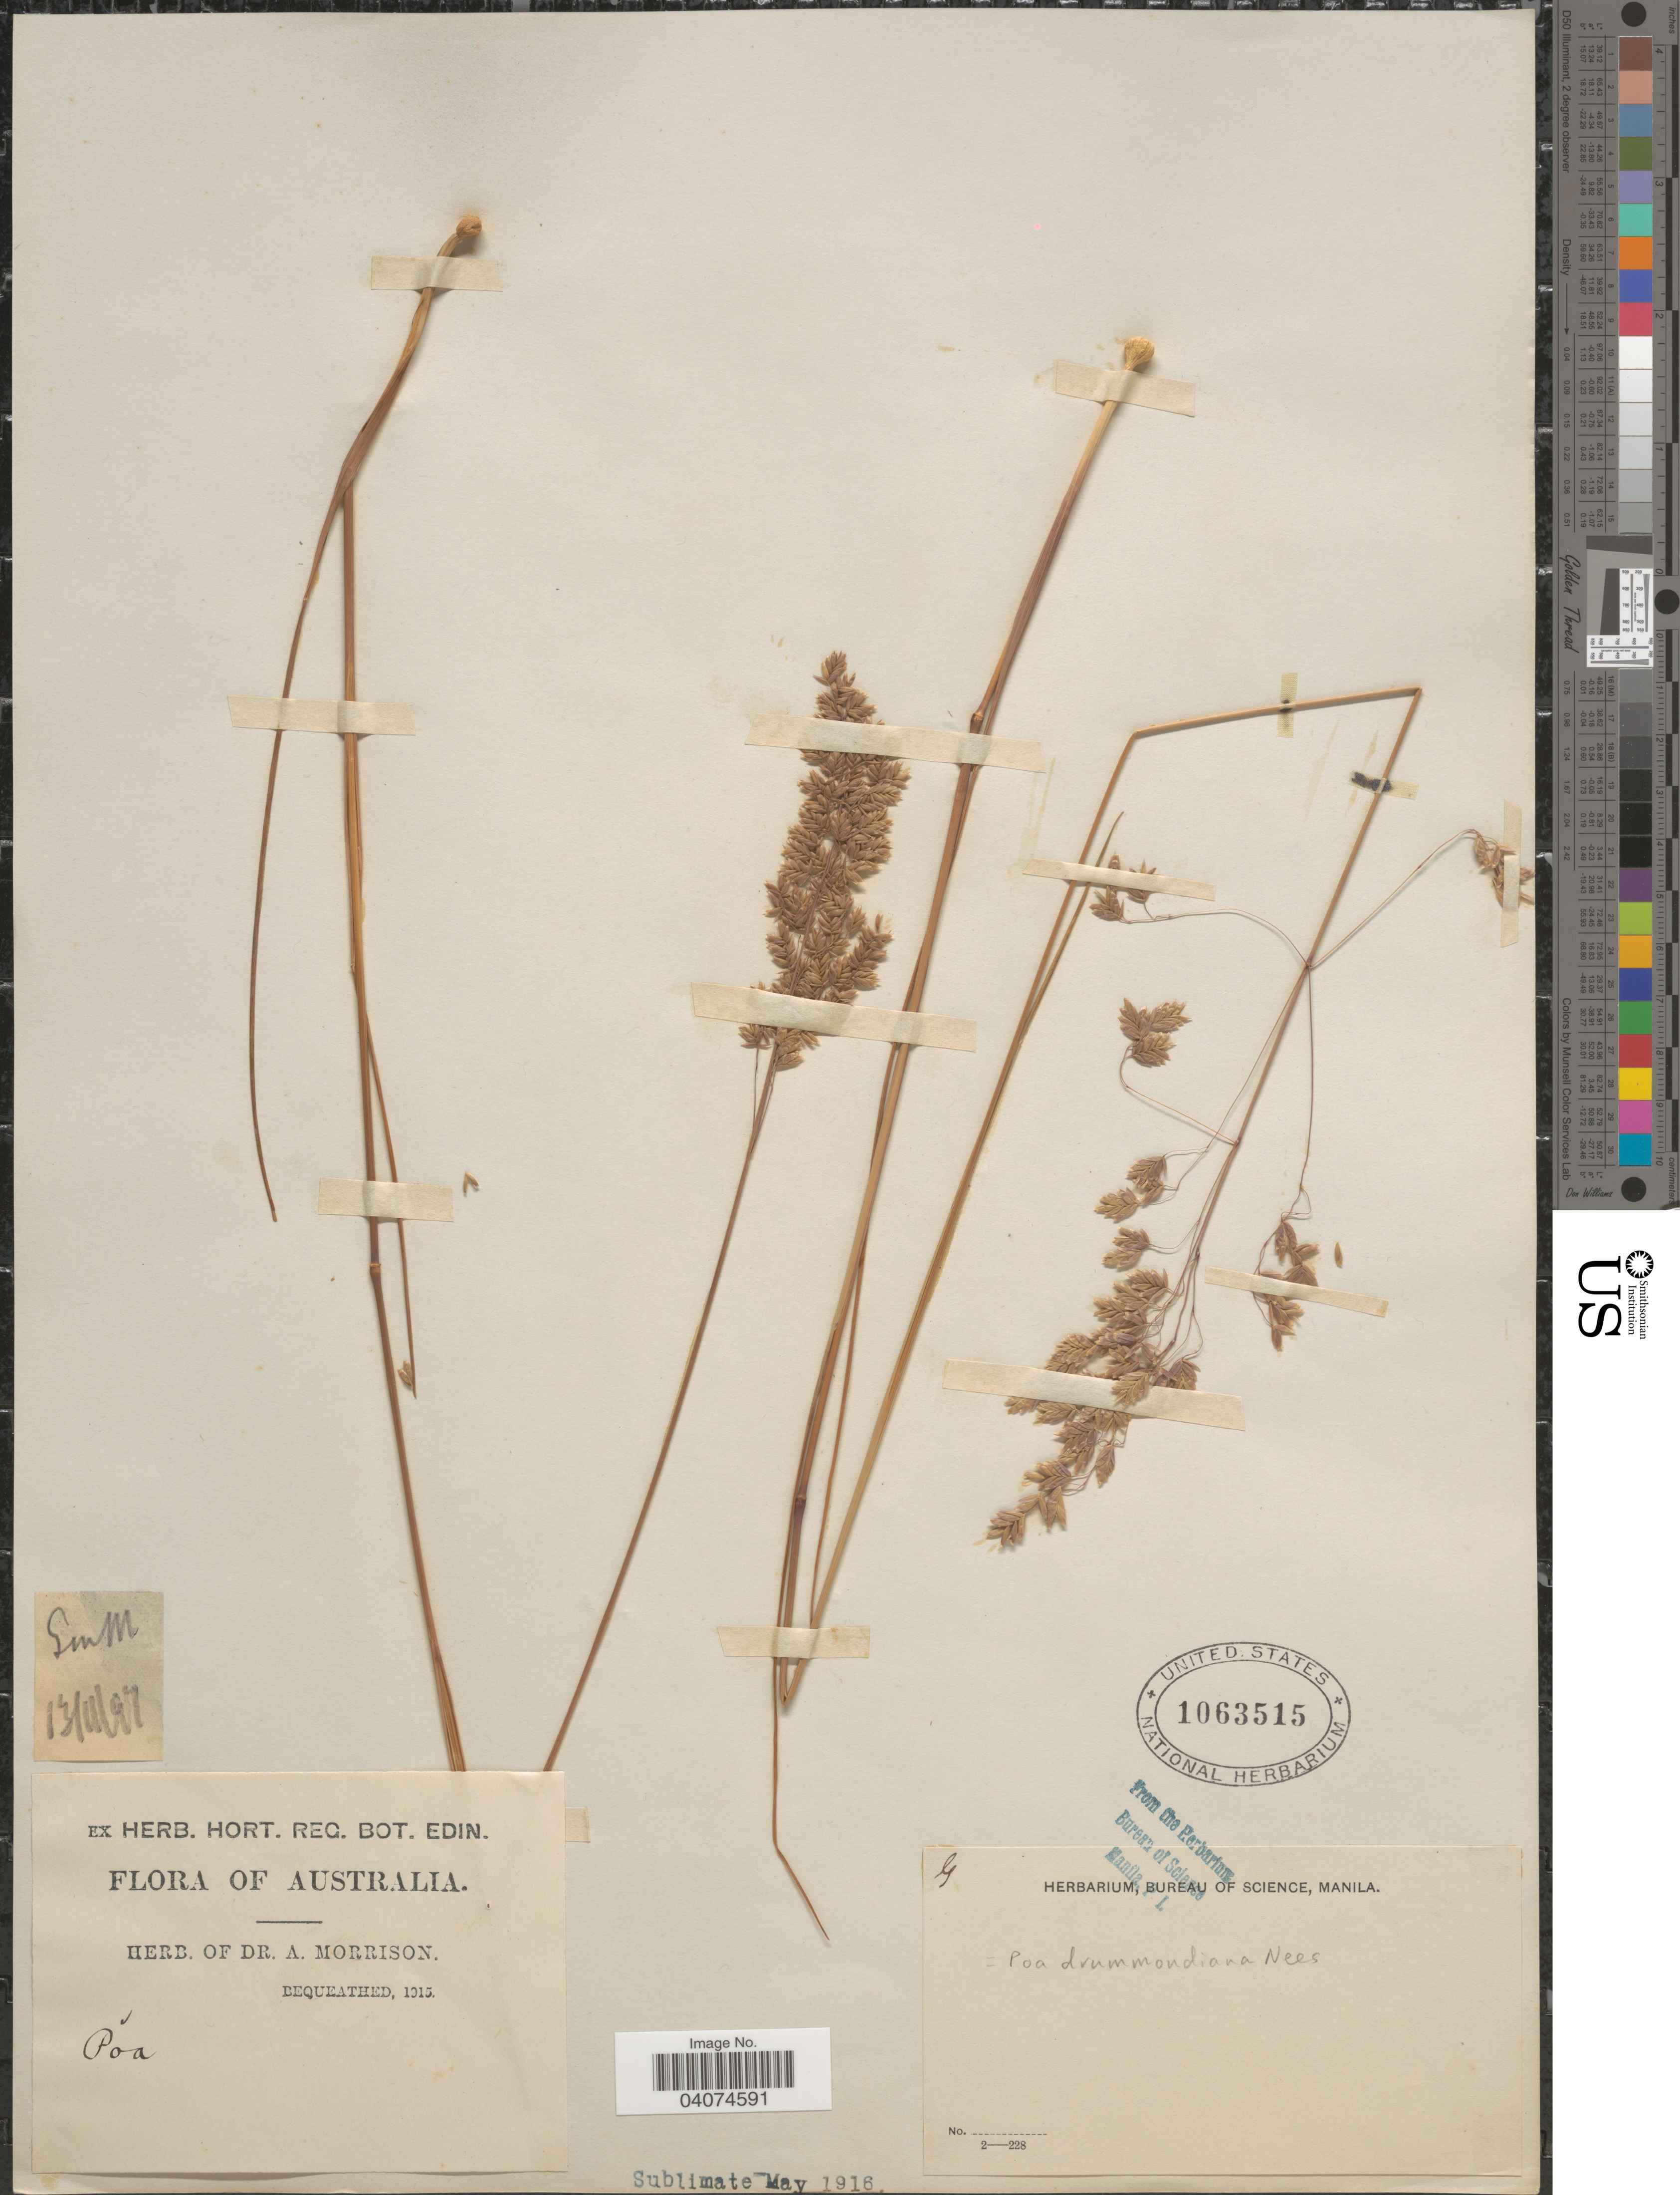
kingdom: Plantae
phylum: Tracheophyta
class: Liliopsida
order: Poales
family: Poaceae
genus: Poa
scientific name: Poa drummondiana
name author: Nees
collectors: A. Morrison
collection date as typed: Transcribed d/m/y: 13/11/97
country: Australia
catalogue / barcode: US 1063515